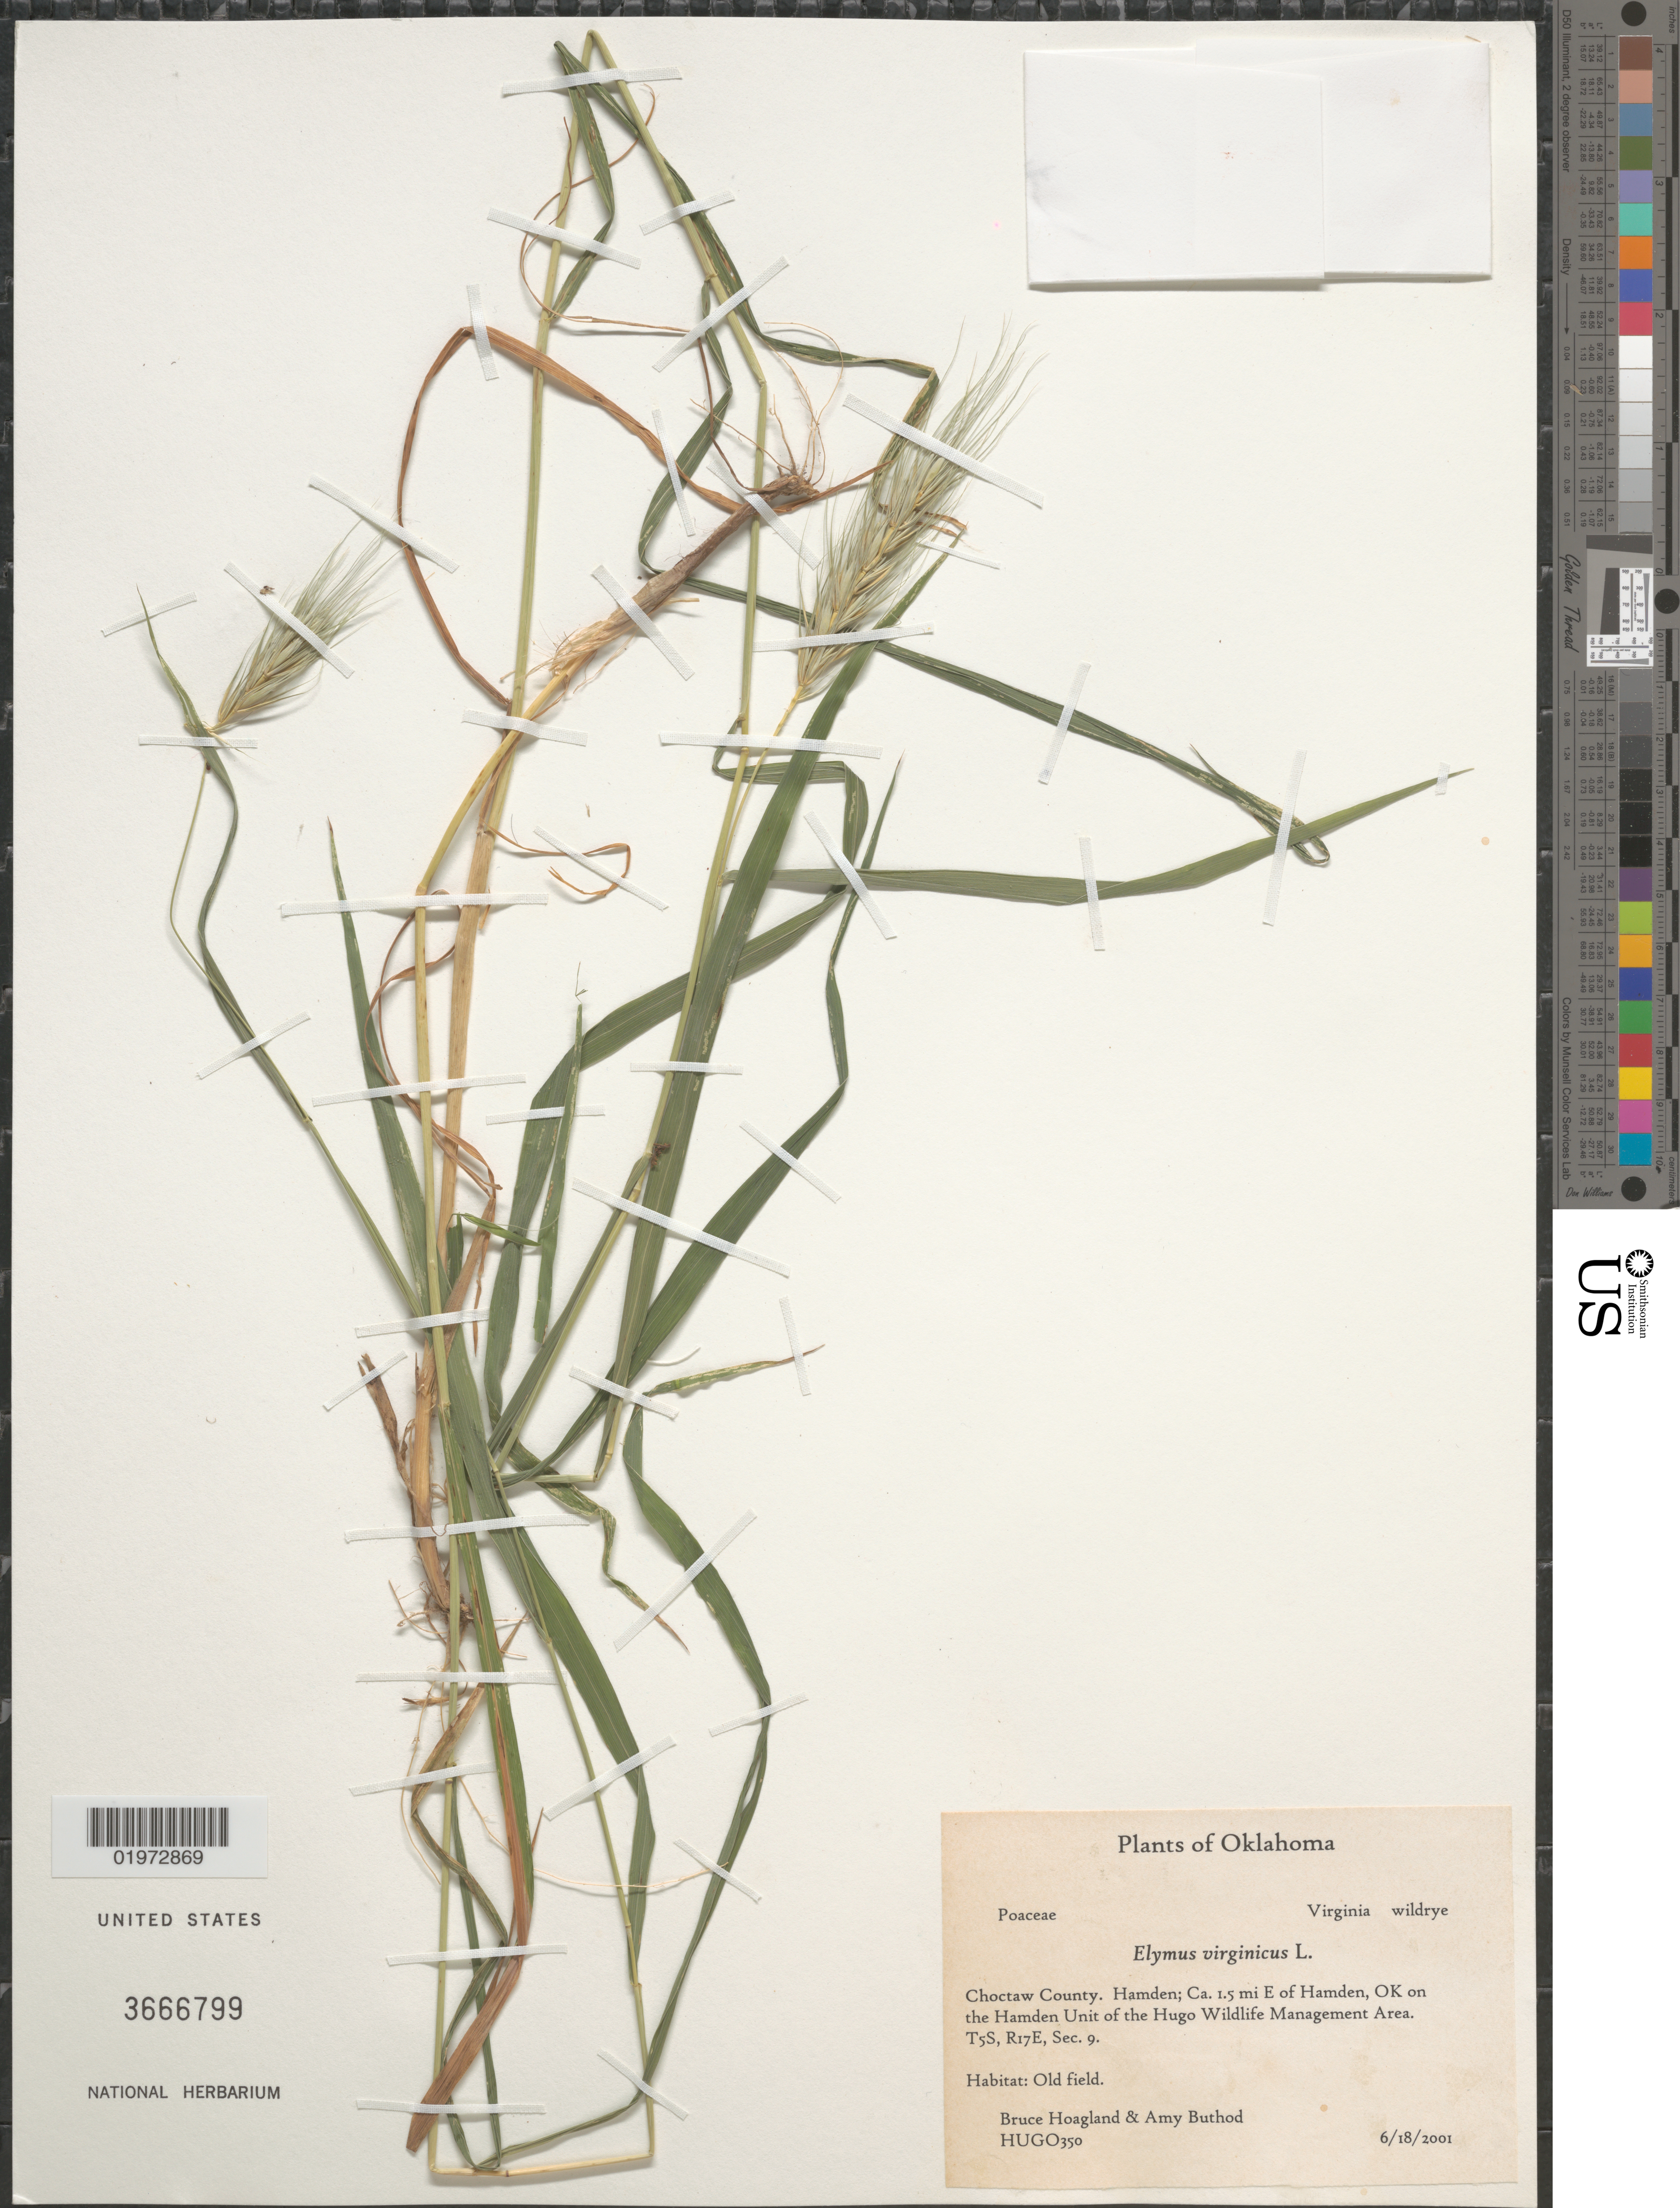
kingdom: Plantae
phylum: Tracheophyta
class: Liliopsida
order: Poales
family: Poaceae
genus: Elymus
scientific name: Elymus virginicus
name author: L.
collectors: B. Hoagland & A. Buthod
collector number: HUGO350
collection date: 2001-06-18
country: United States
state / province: Oklahoma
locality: Choctaw County. Hamden; Ca. 1.5 mi E of Hamden, OK on the Hamden Unit of the Hugo Wildlife Management Area. T5S, R17E, Sec. 9.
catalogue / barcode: US 3666799